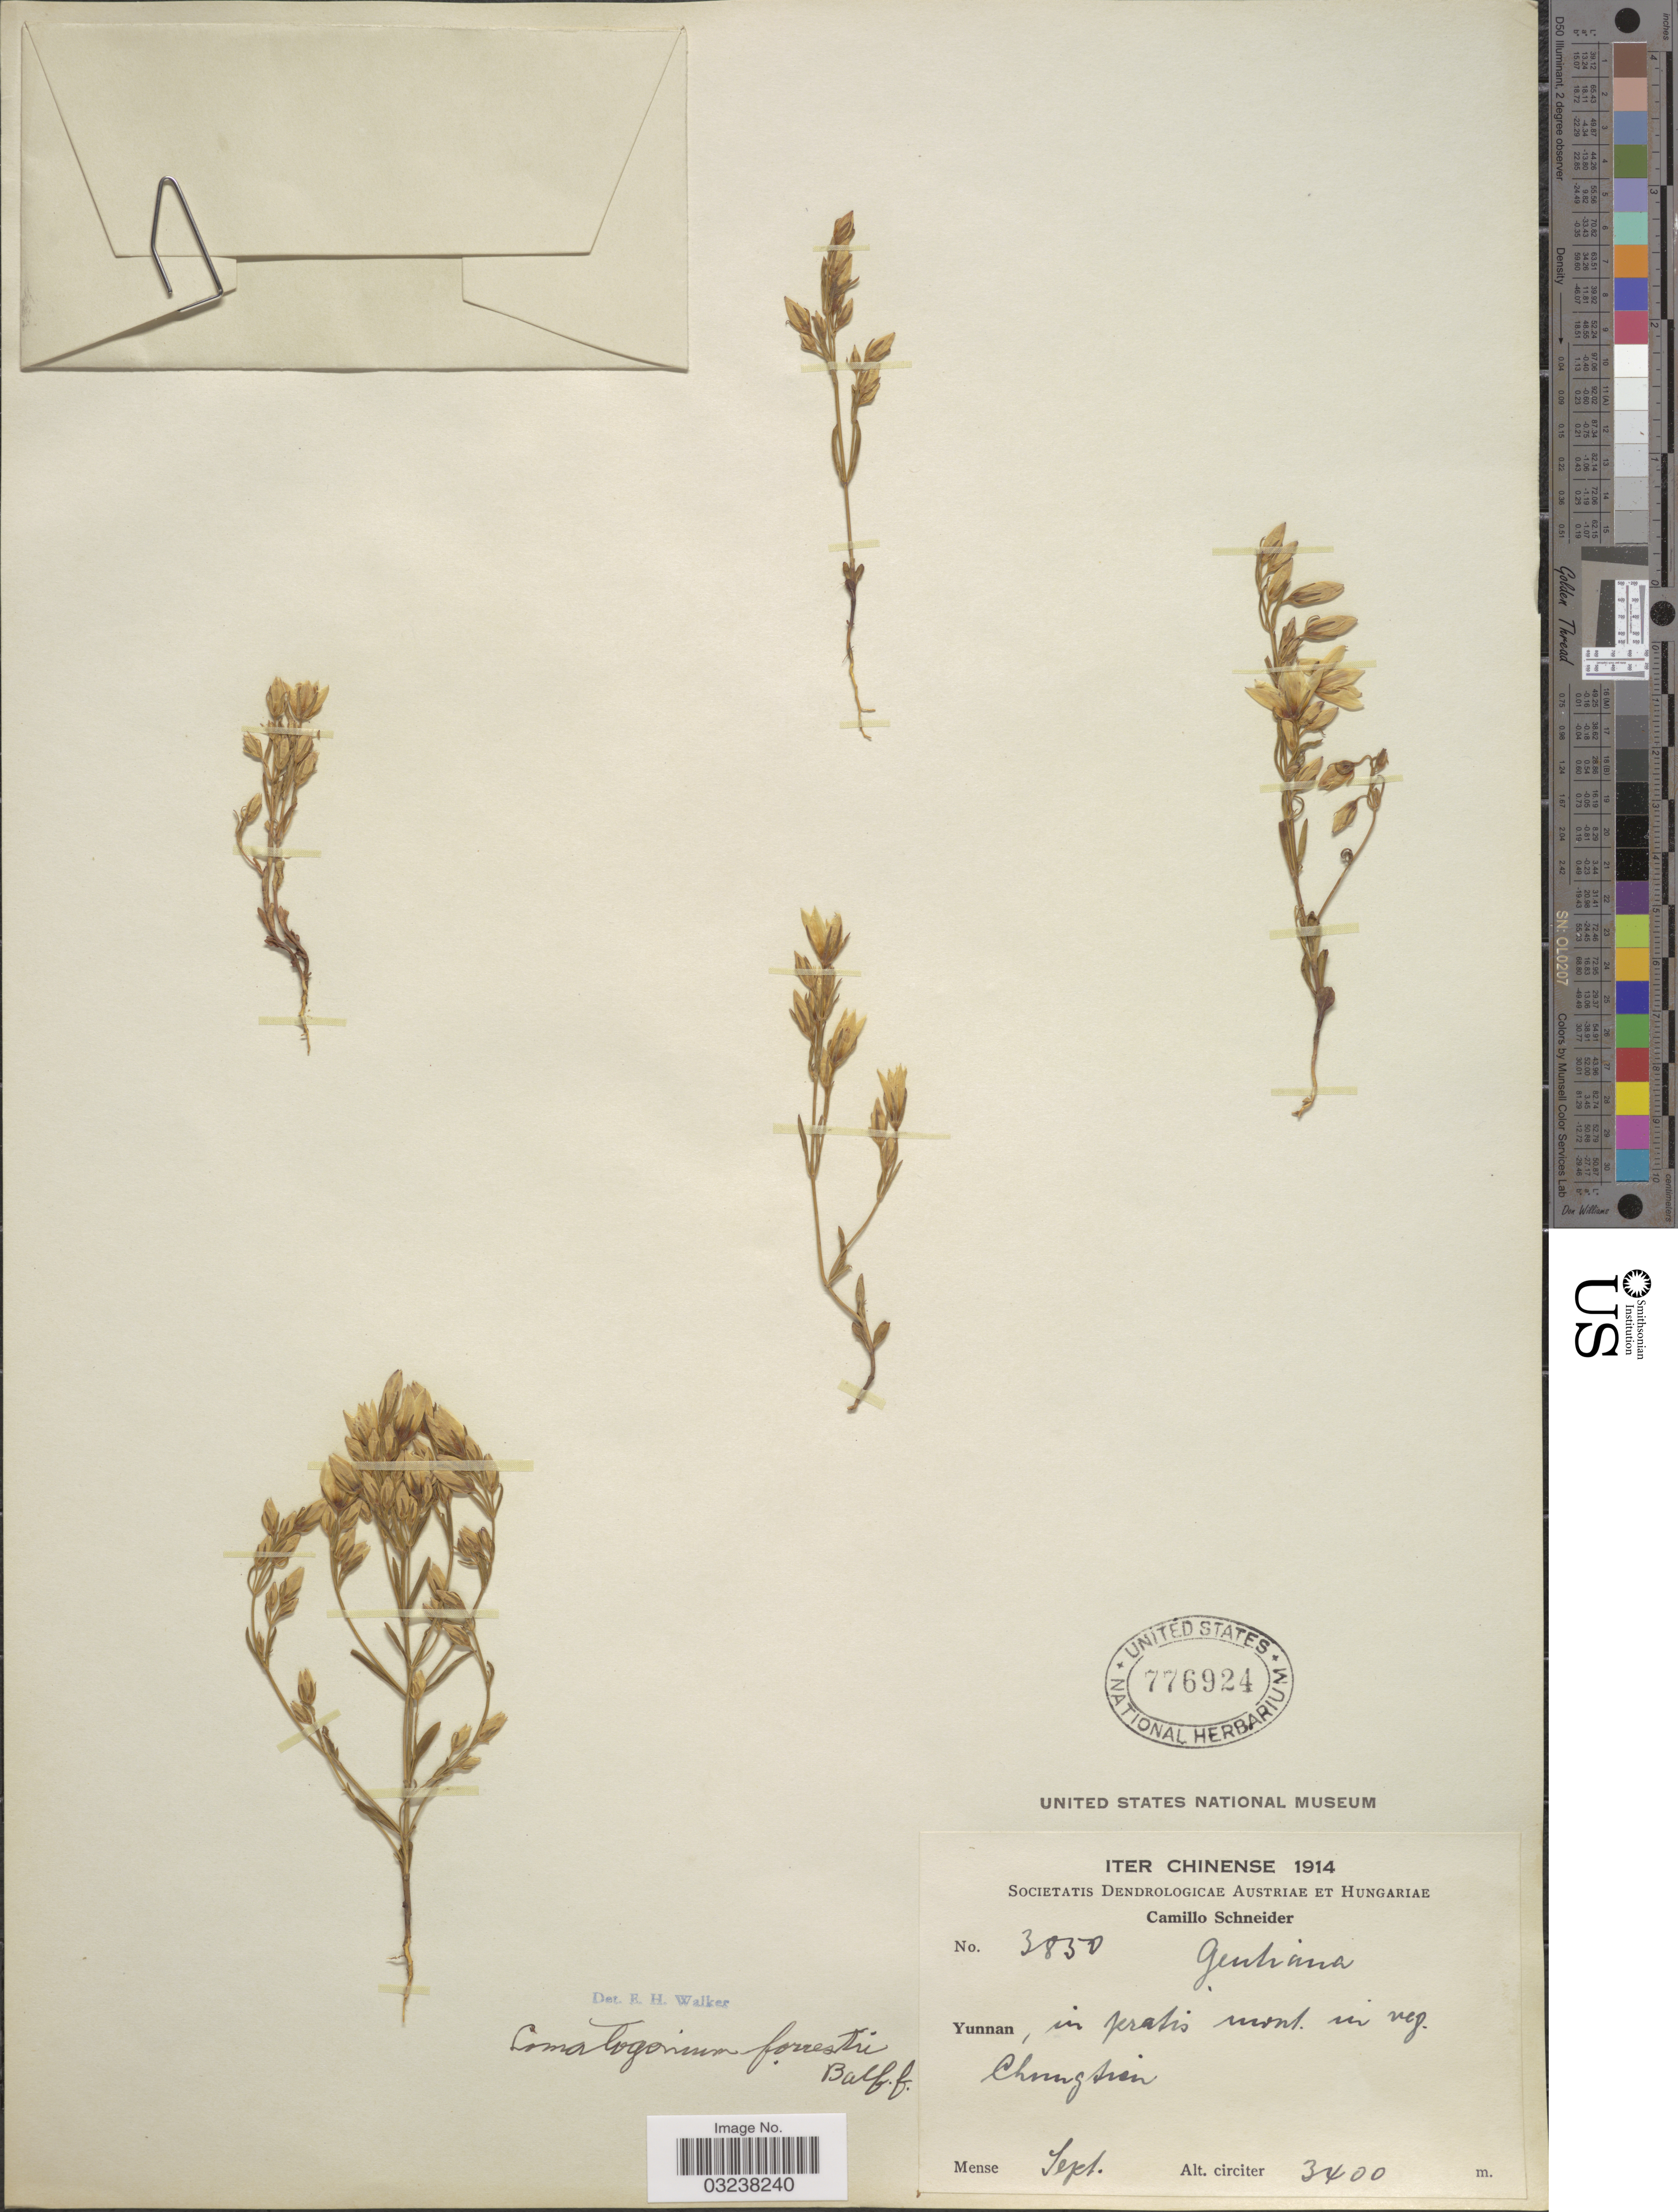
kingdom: Plantae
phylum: Tracheophyta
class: Magnoliopsida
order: Gentianales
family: Gentianaceae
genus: Lomatogonium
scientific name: Lomatogonium forrestii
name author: (Balf. f.) Fernald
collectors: C. K. Schneider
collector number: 3850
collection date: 1914-09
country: China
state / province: Yunnan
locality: In pratis mont. in reg. Chungtien.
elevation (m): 3400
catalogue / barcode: US 776924